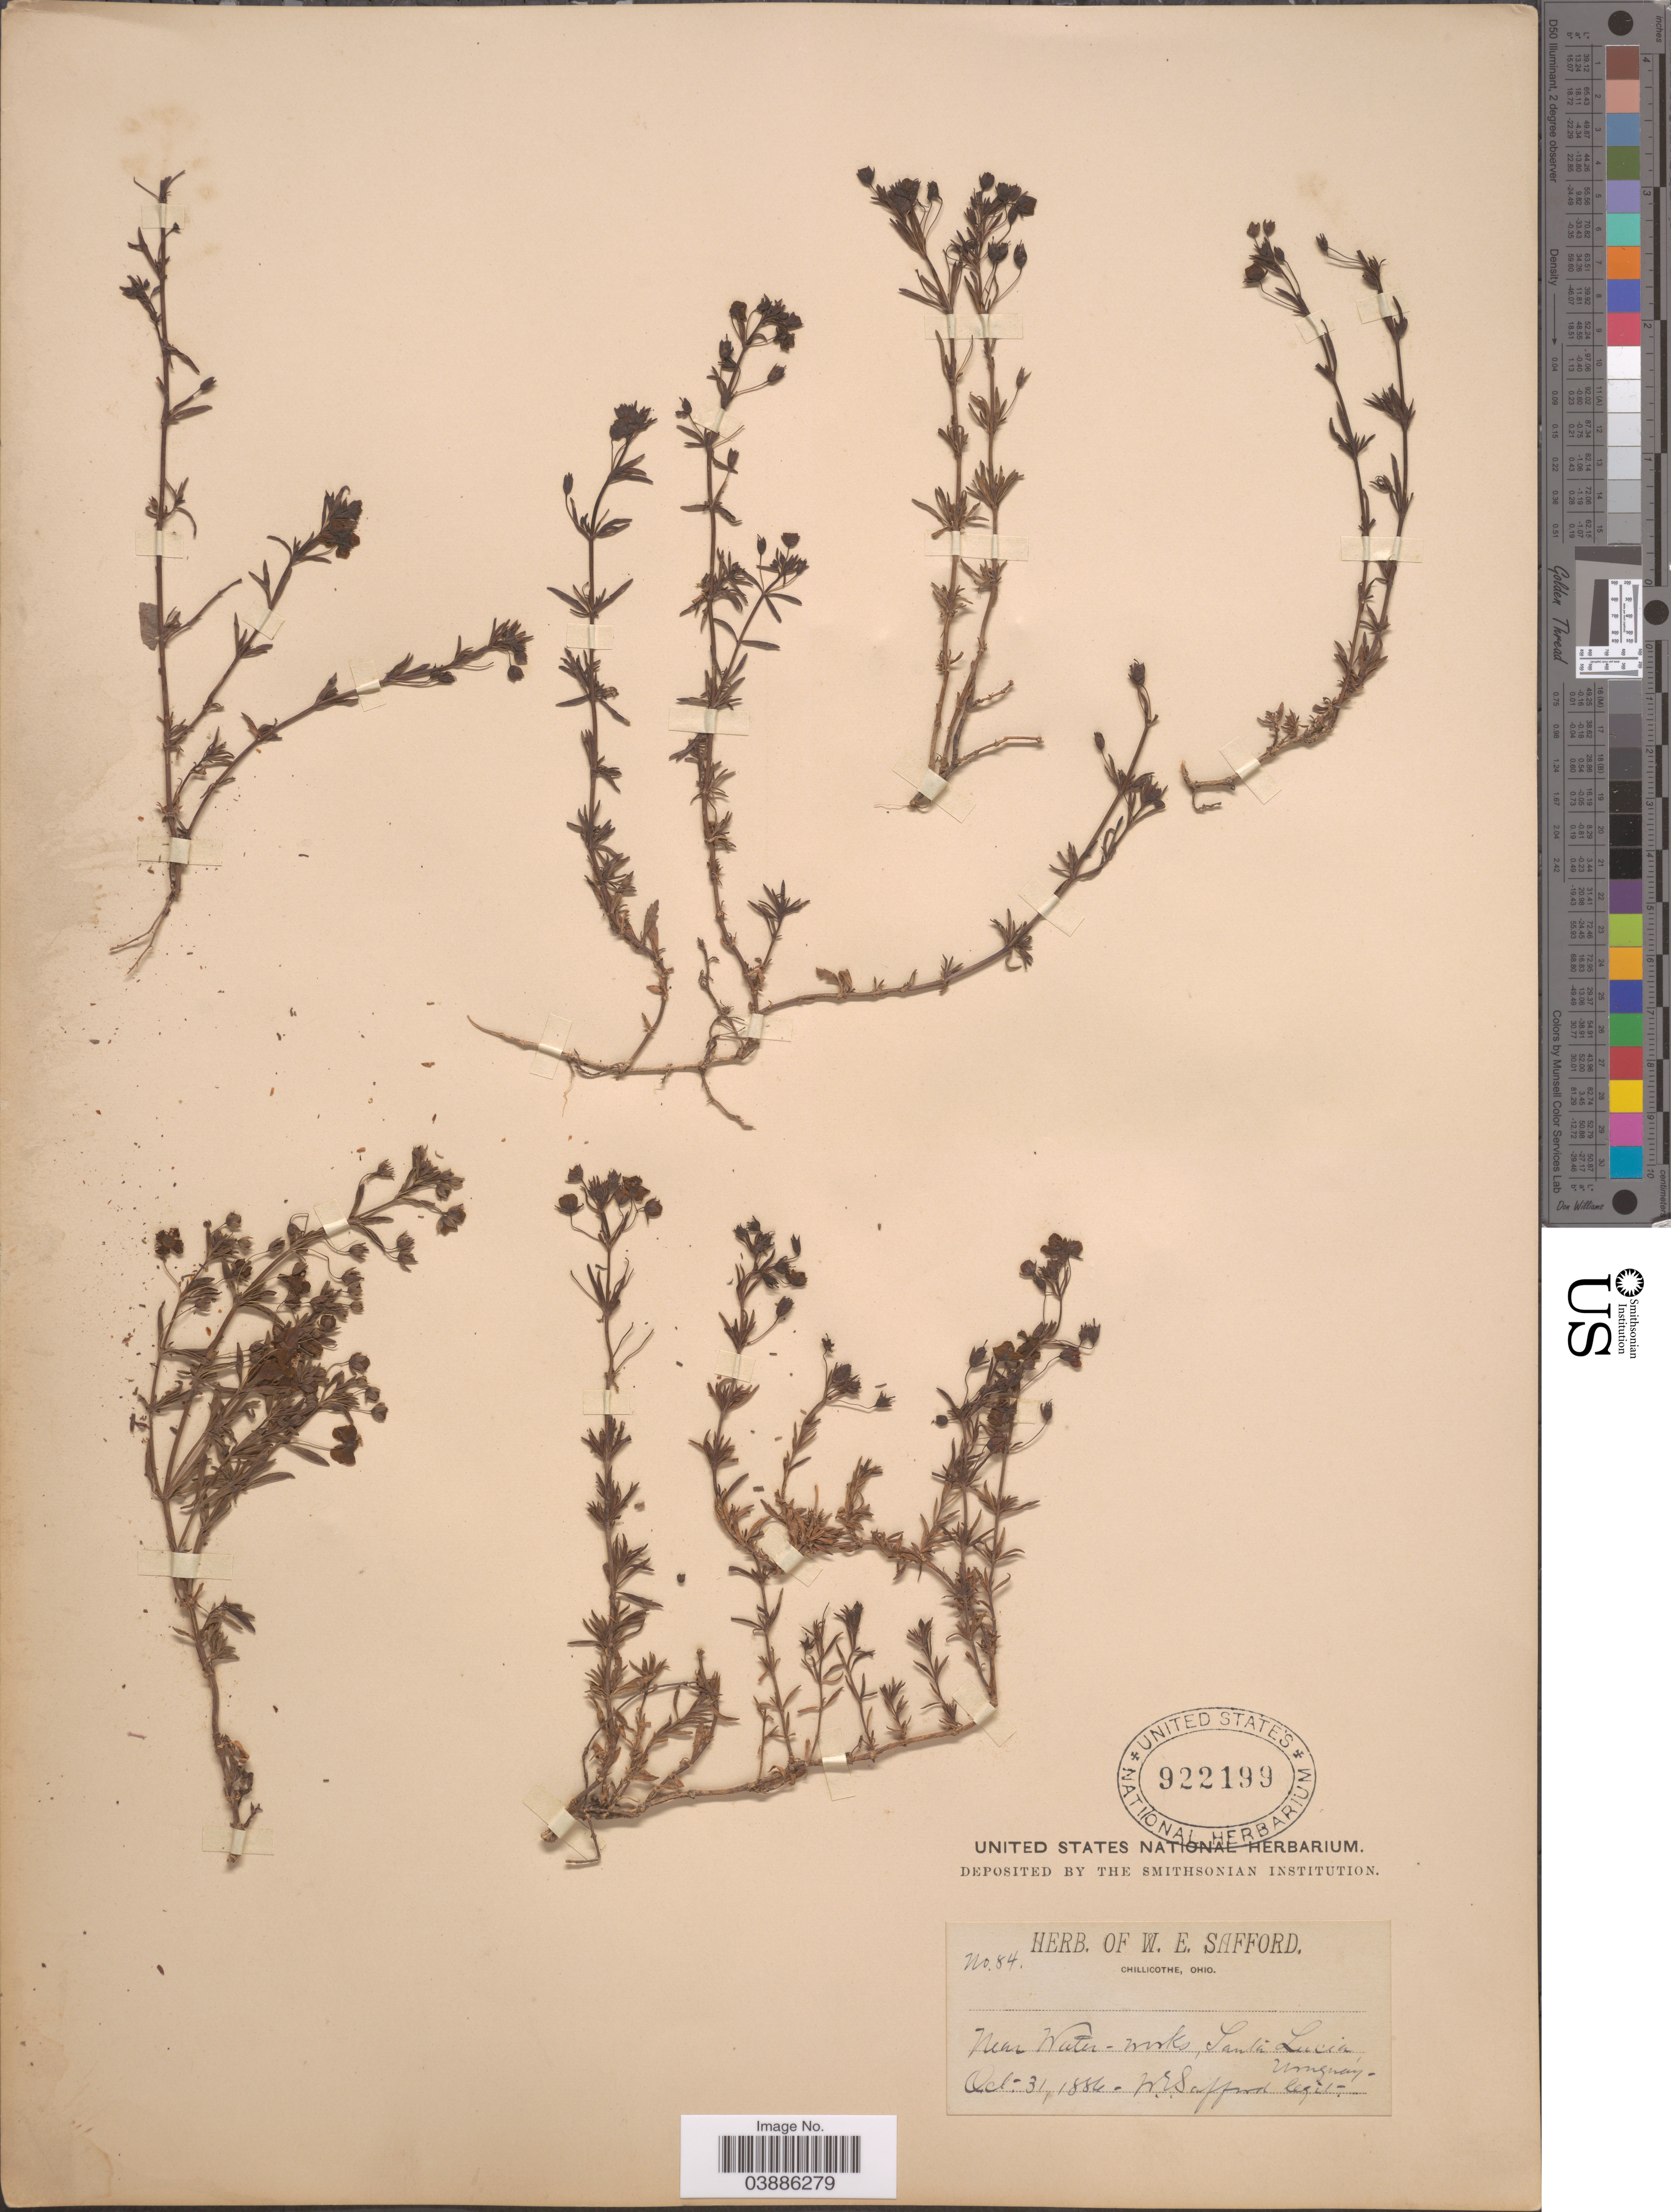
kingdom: Plantae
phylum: Tracheophyta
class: Magnoliopsida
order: Lamiales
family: Plantaginaceae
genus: Scoparia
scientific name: Scoparia montevidensis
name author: (Spreng.) R.E. Fr.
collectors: W. E. Safford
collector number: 84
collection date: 1886-10-31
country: Uruguay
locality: Near Water - works, Santa Lucia.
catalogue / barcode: US 922199